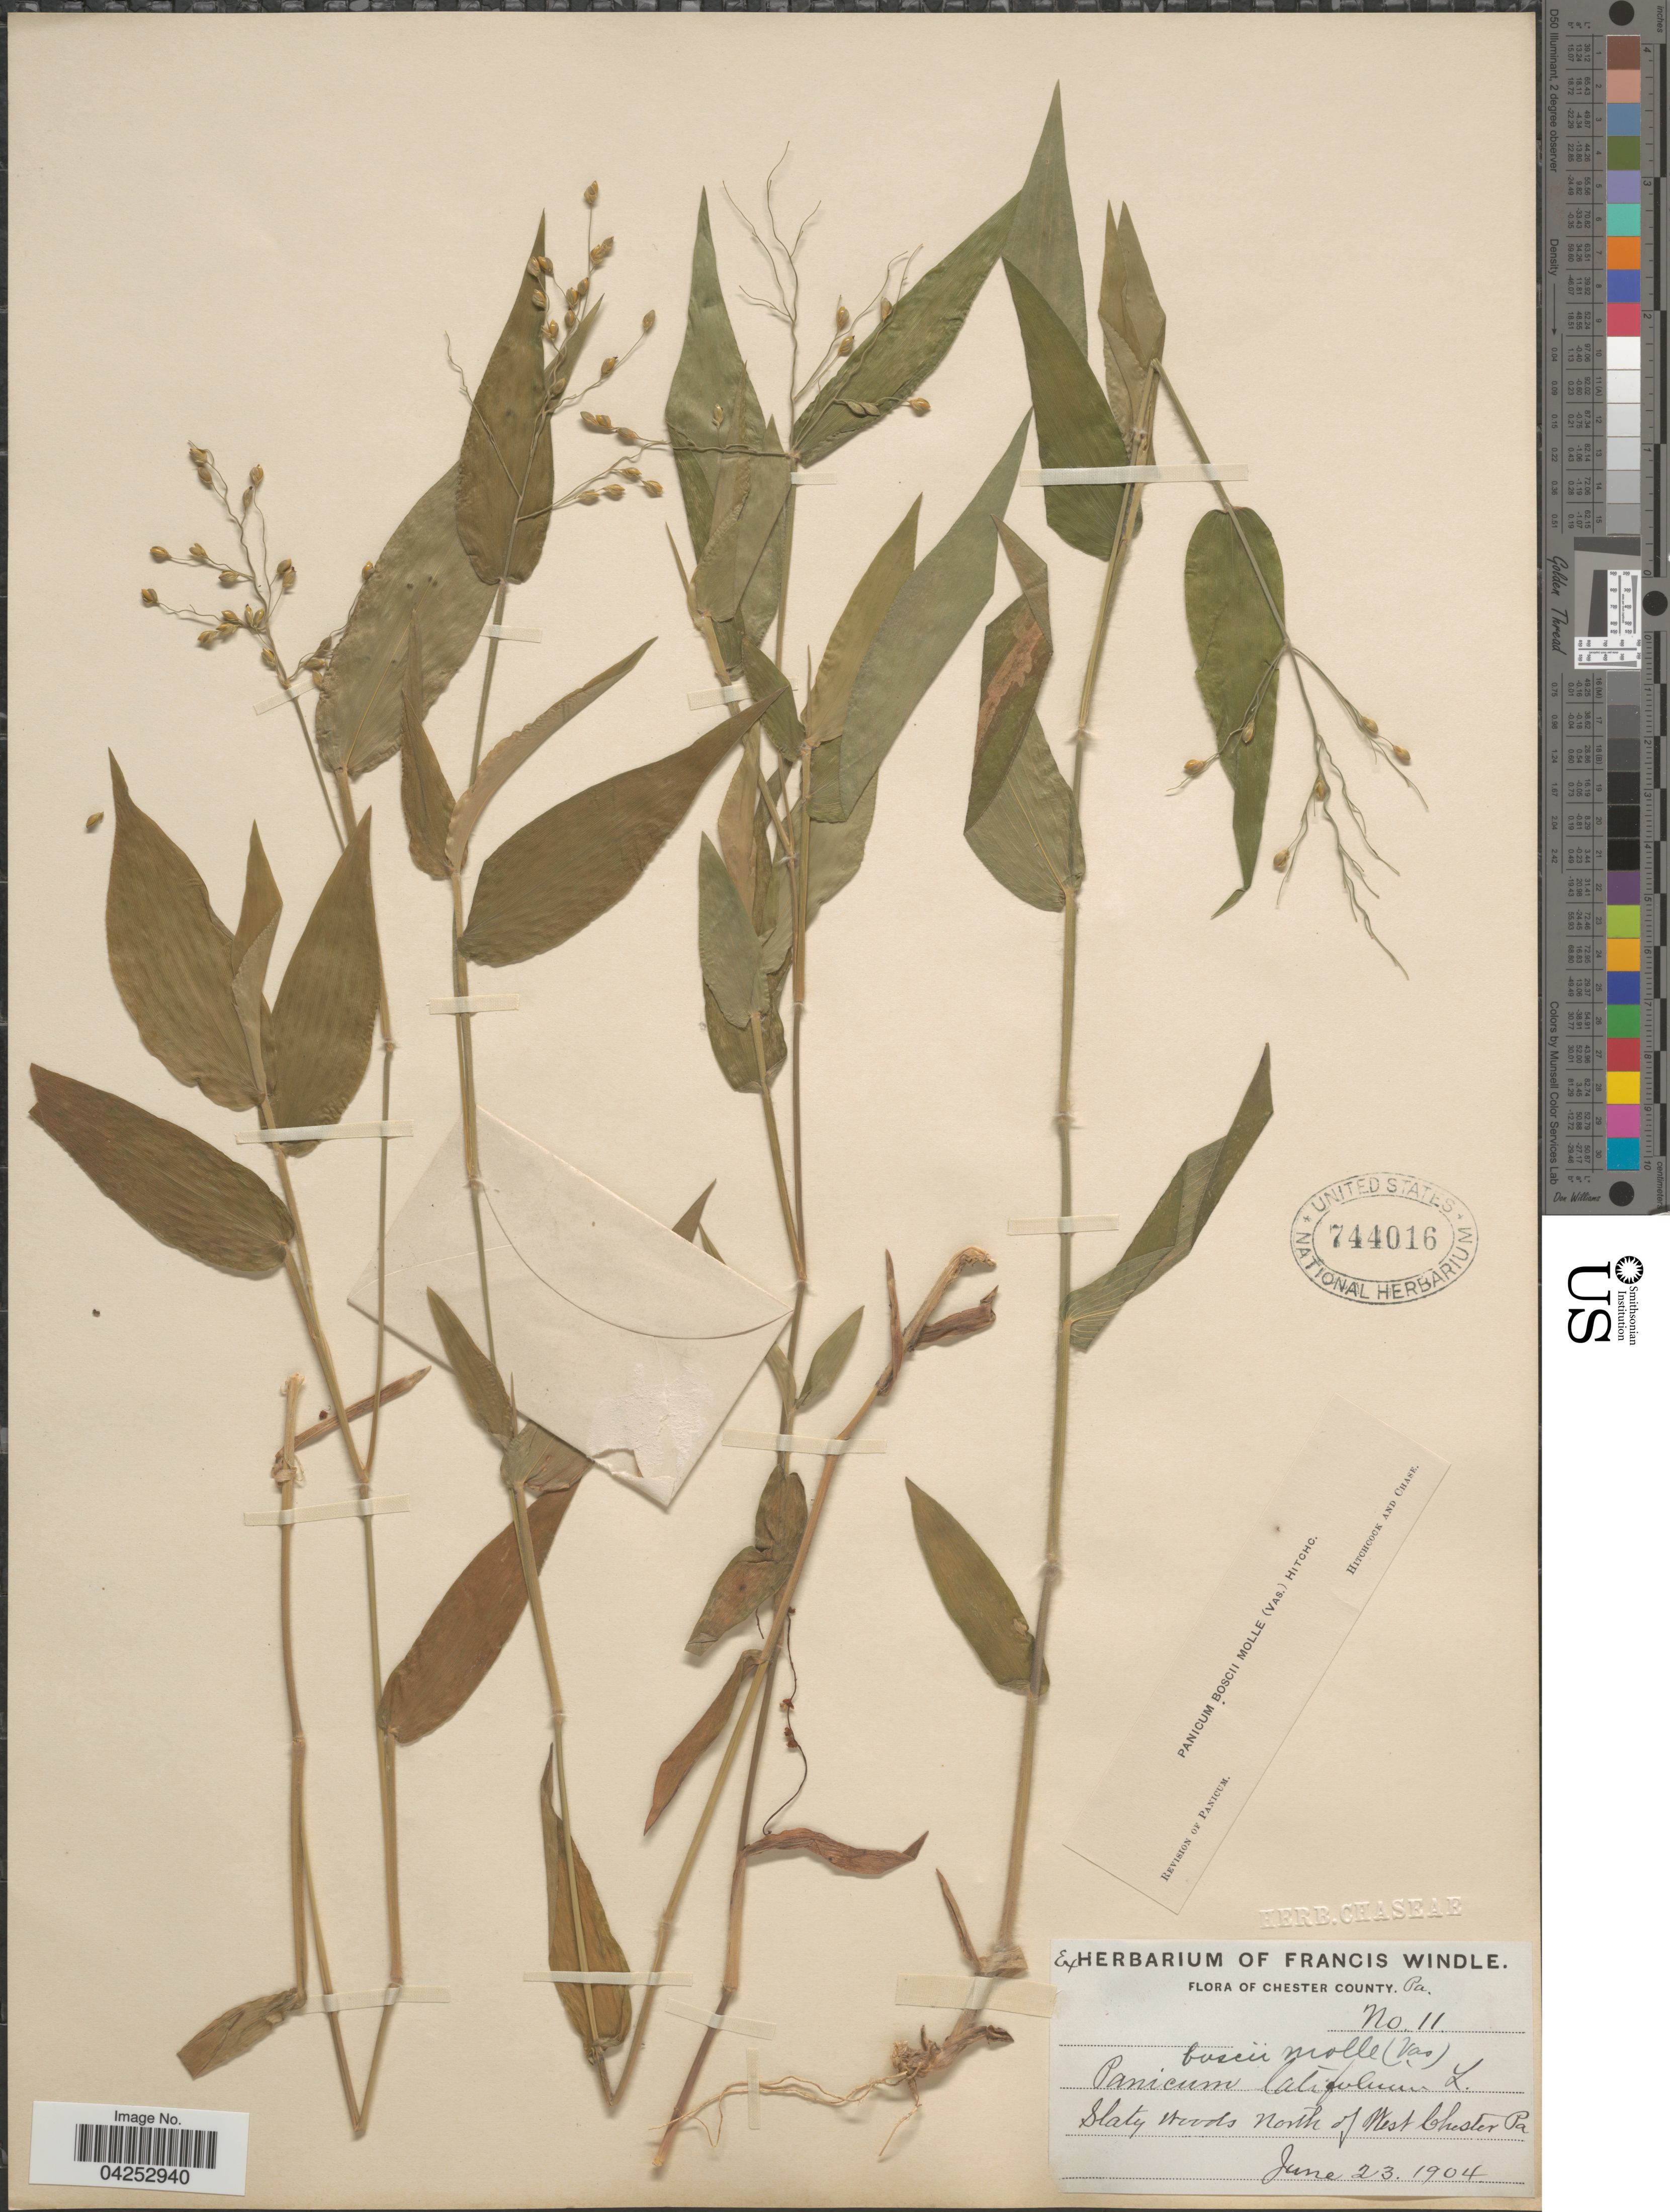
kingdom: Plantae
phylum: Tracheophyta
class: Liliopsida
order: Poales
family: Poaceae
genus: Dichanthelium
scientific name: Dichanthelium boscii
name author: (Poir.) Gould & C.A. Clark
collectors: ex herb. F. Windle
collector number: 11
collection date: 1904-06-23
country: United States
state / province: Pennsylvania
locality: Chester County. Slaty woods North of West Chester.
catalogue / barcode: US 744016